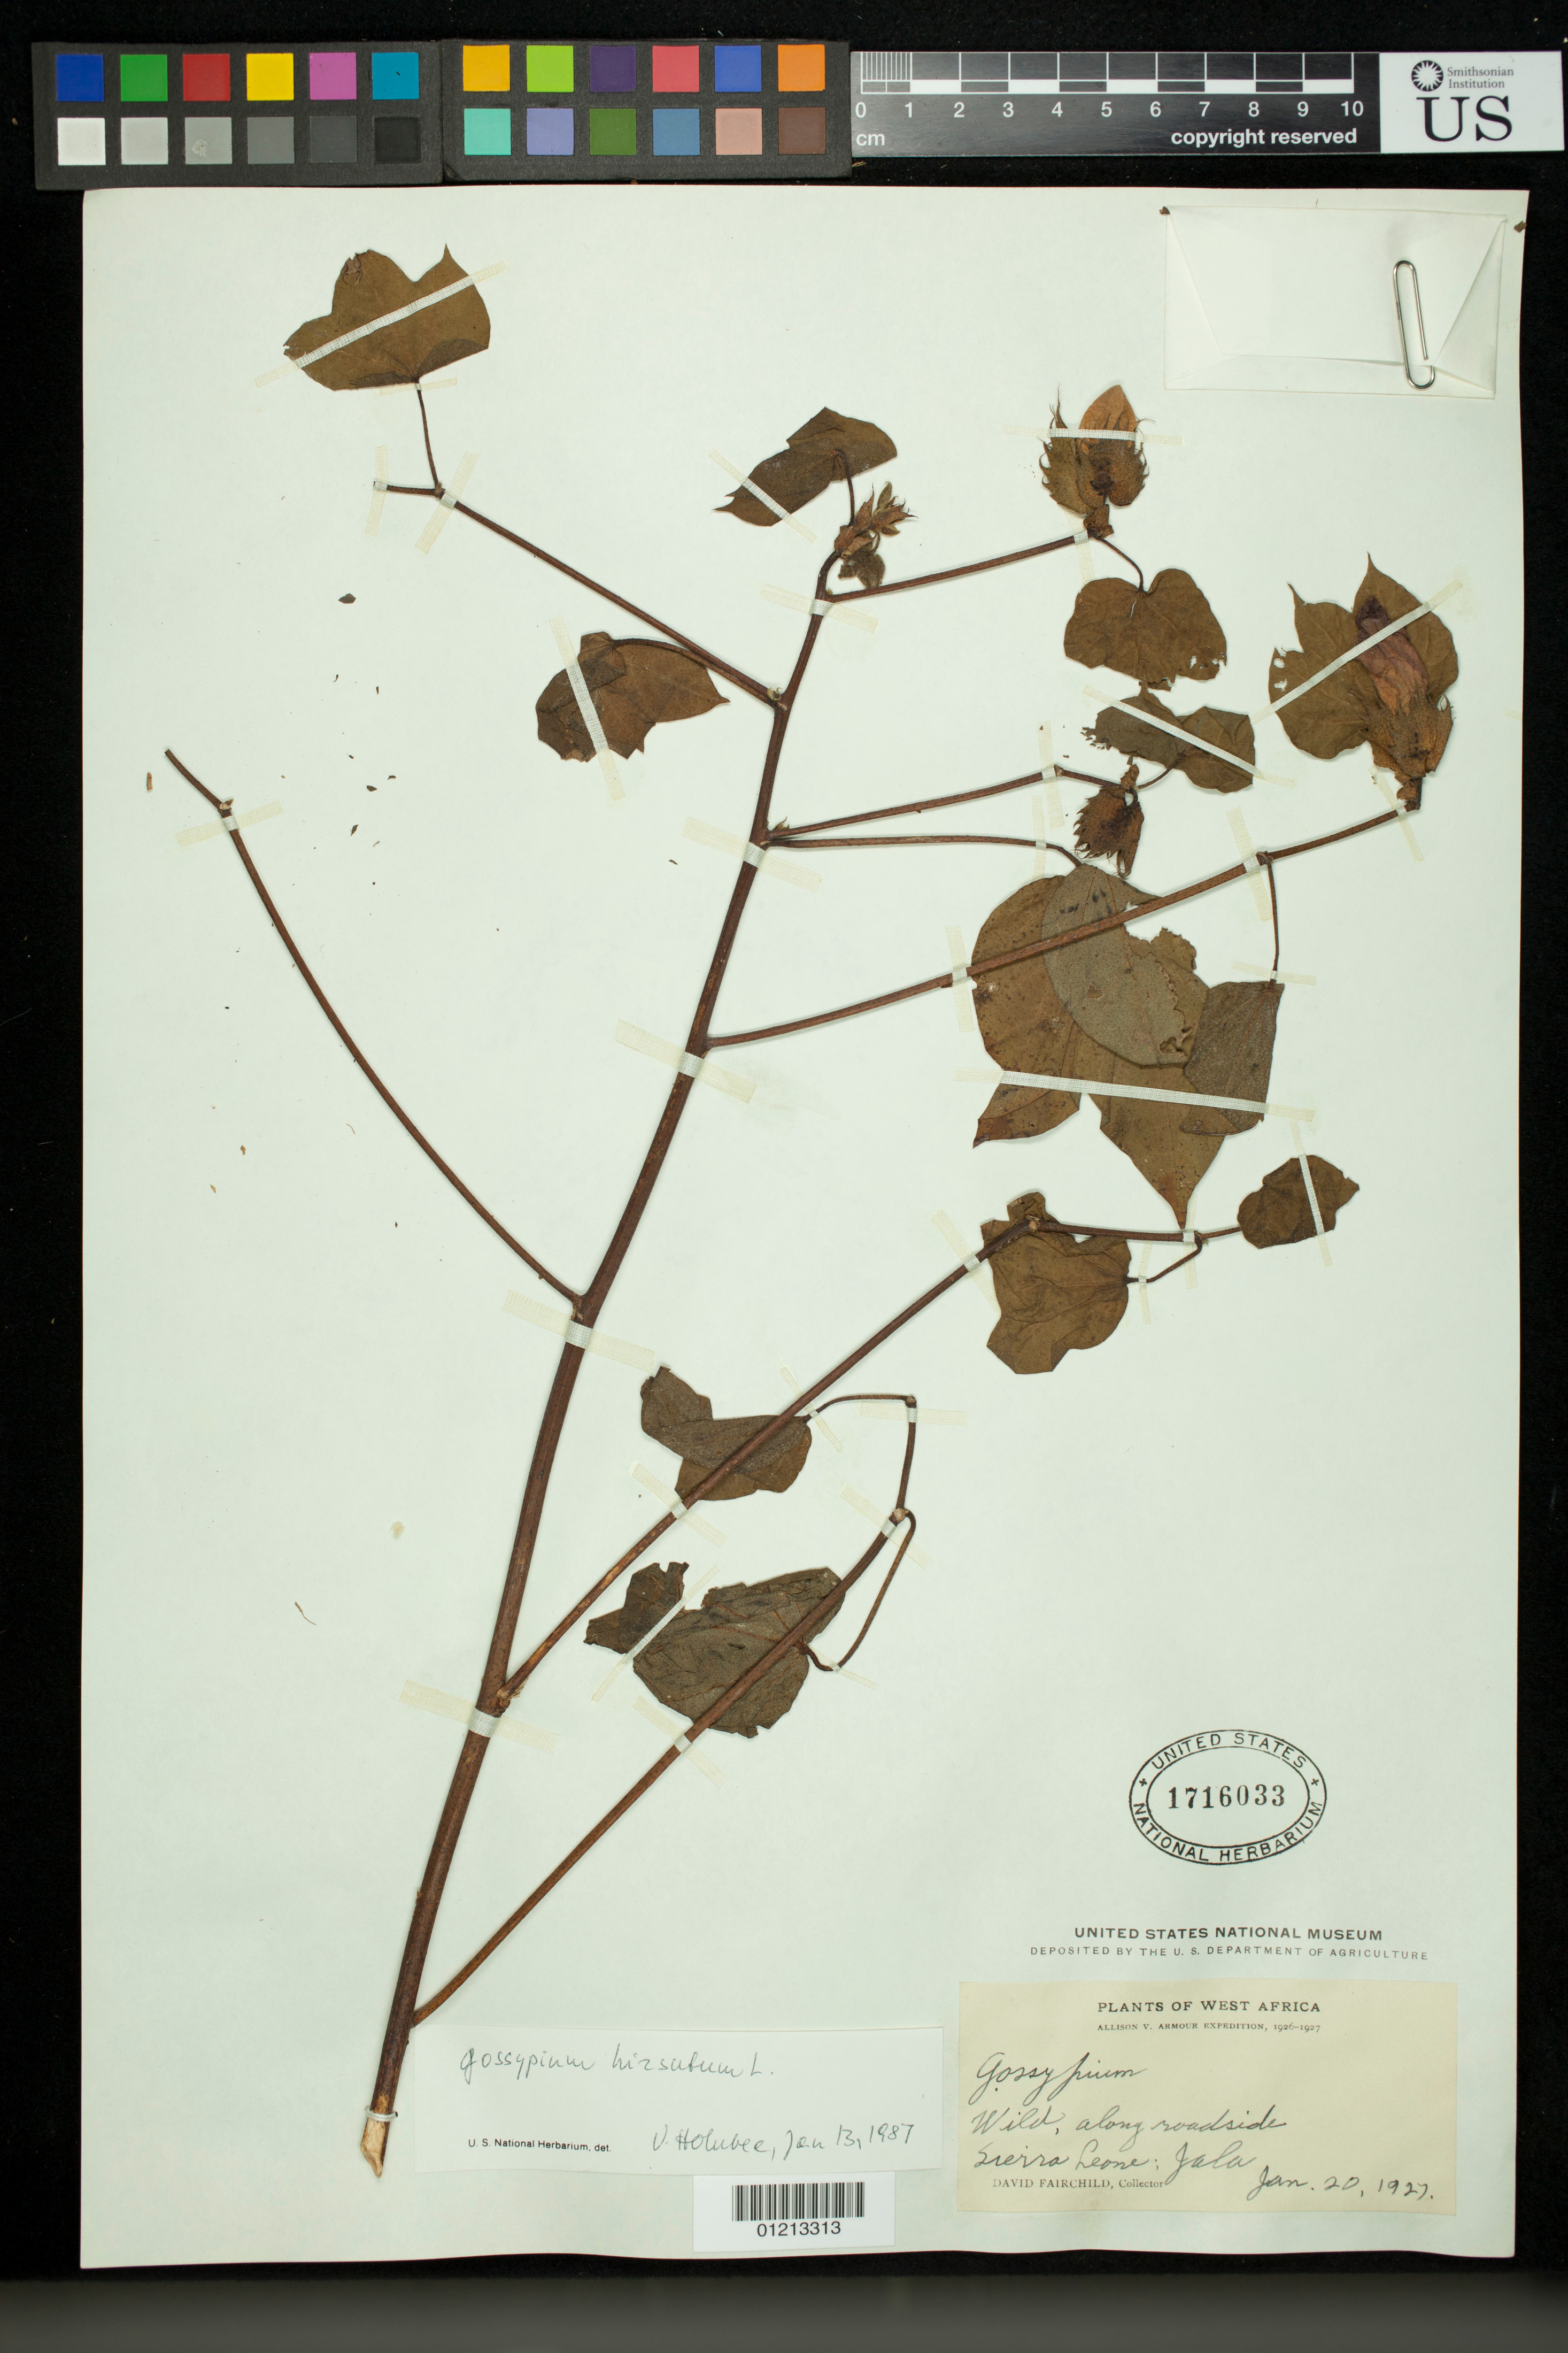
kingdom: Plantae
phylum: Tracheophyta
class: Magnoliopsida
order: Malvales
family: Malvaceae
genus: Gossypium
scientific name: Gossypium hirsutum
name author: L.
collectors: D. G. Fairchild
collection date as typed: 20 Jan 1927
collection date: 1927-01-20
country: Sierra Leone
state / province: Southern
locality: Sierra Leone: Jala, wild along roadside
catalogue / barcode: US 1716033